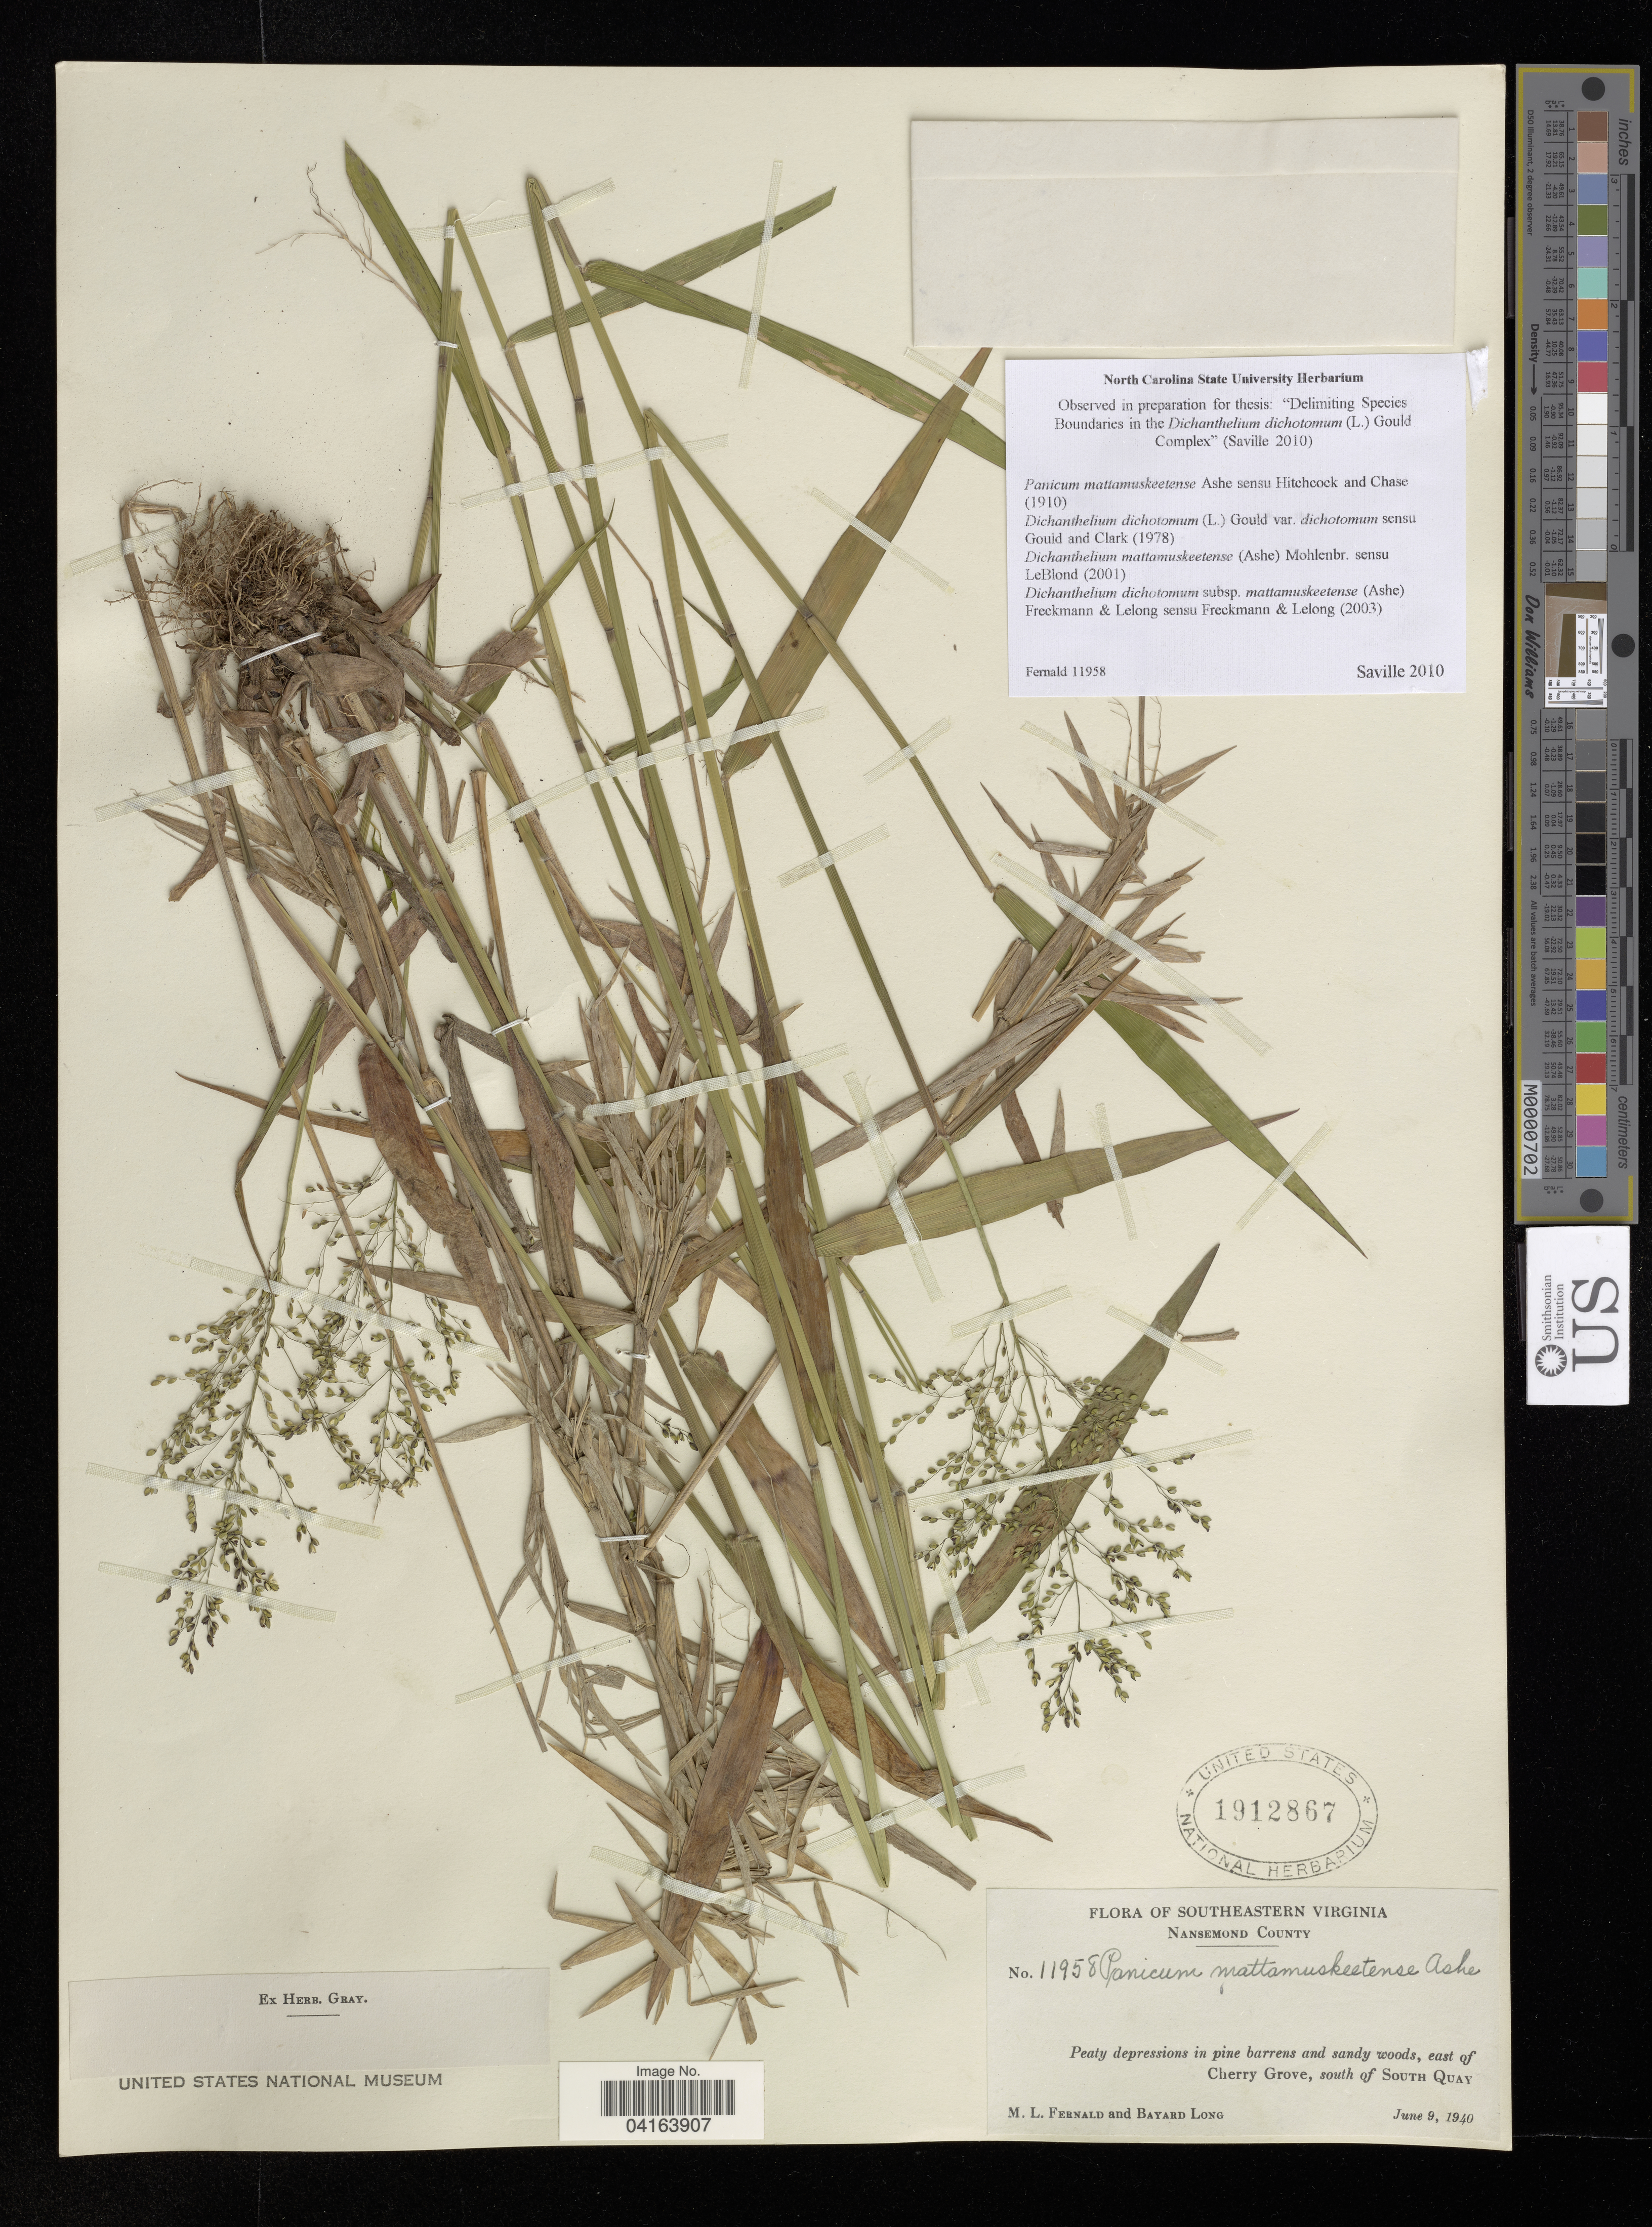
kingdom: Plantae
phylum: Tracheophyta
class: Liliopsida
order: Poales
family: Poaceae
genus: Dichanthelium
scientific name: Dichanthelium dichotomum subsp. mattamuskeetense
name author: (Ashe) Freckmann & Lelong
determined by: Saville, A. C., (NCSC), North Carolina State University (UNITED STATES)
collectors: M. L. Fernald & B. Long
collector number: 11958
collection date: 1940-06-09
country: United States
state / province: Virginia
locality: Southeastern Virginia. Nansemond County. Peaty depressions in pine barrens and sandy woods, east of Cherry Grove, south of South Quay.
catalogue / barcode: US 1912867